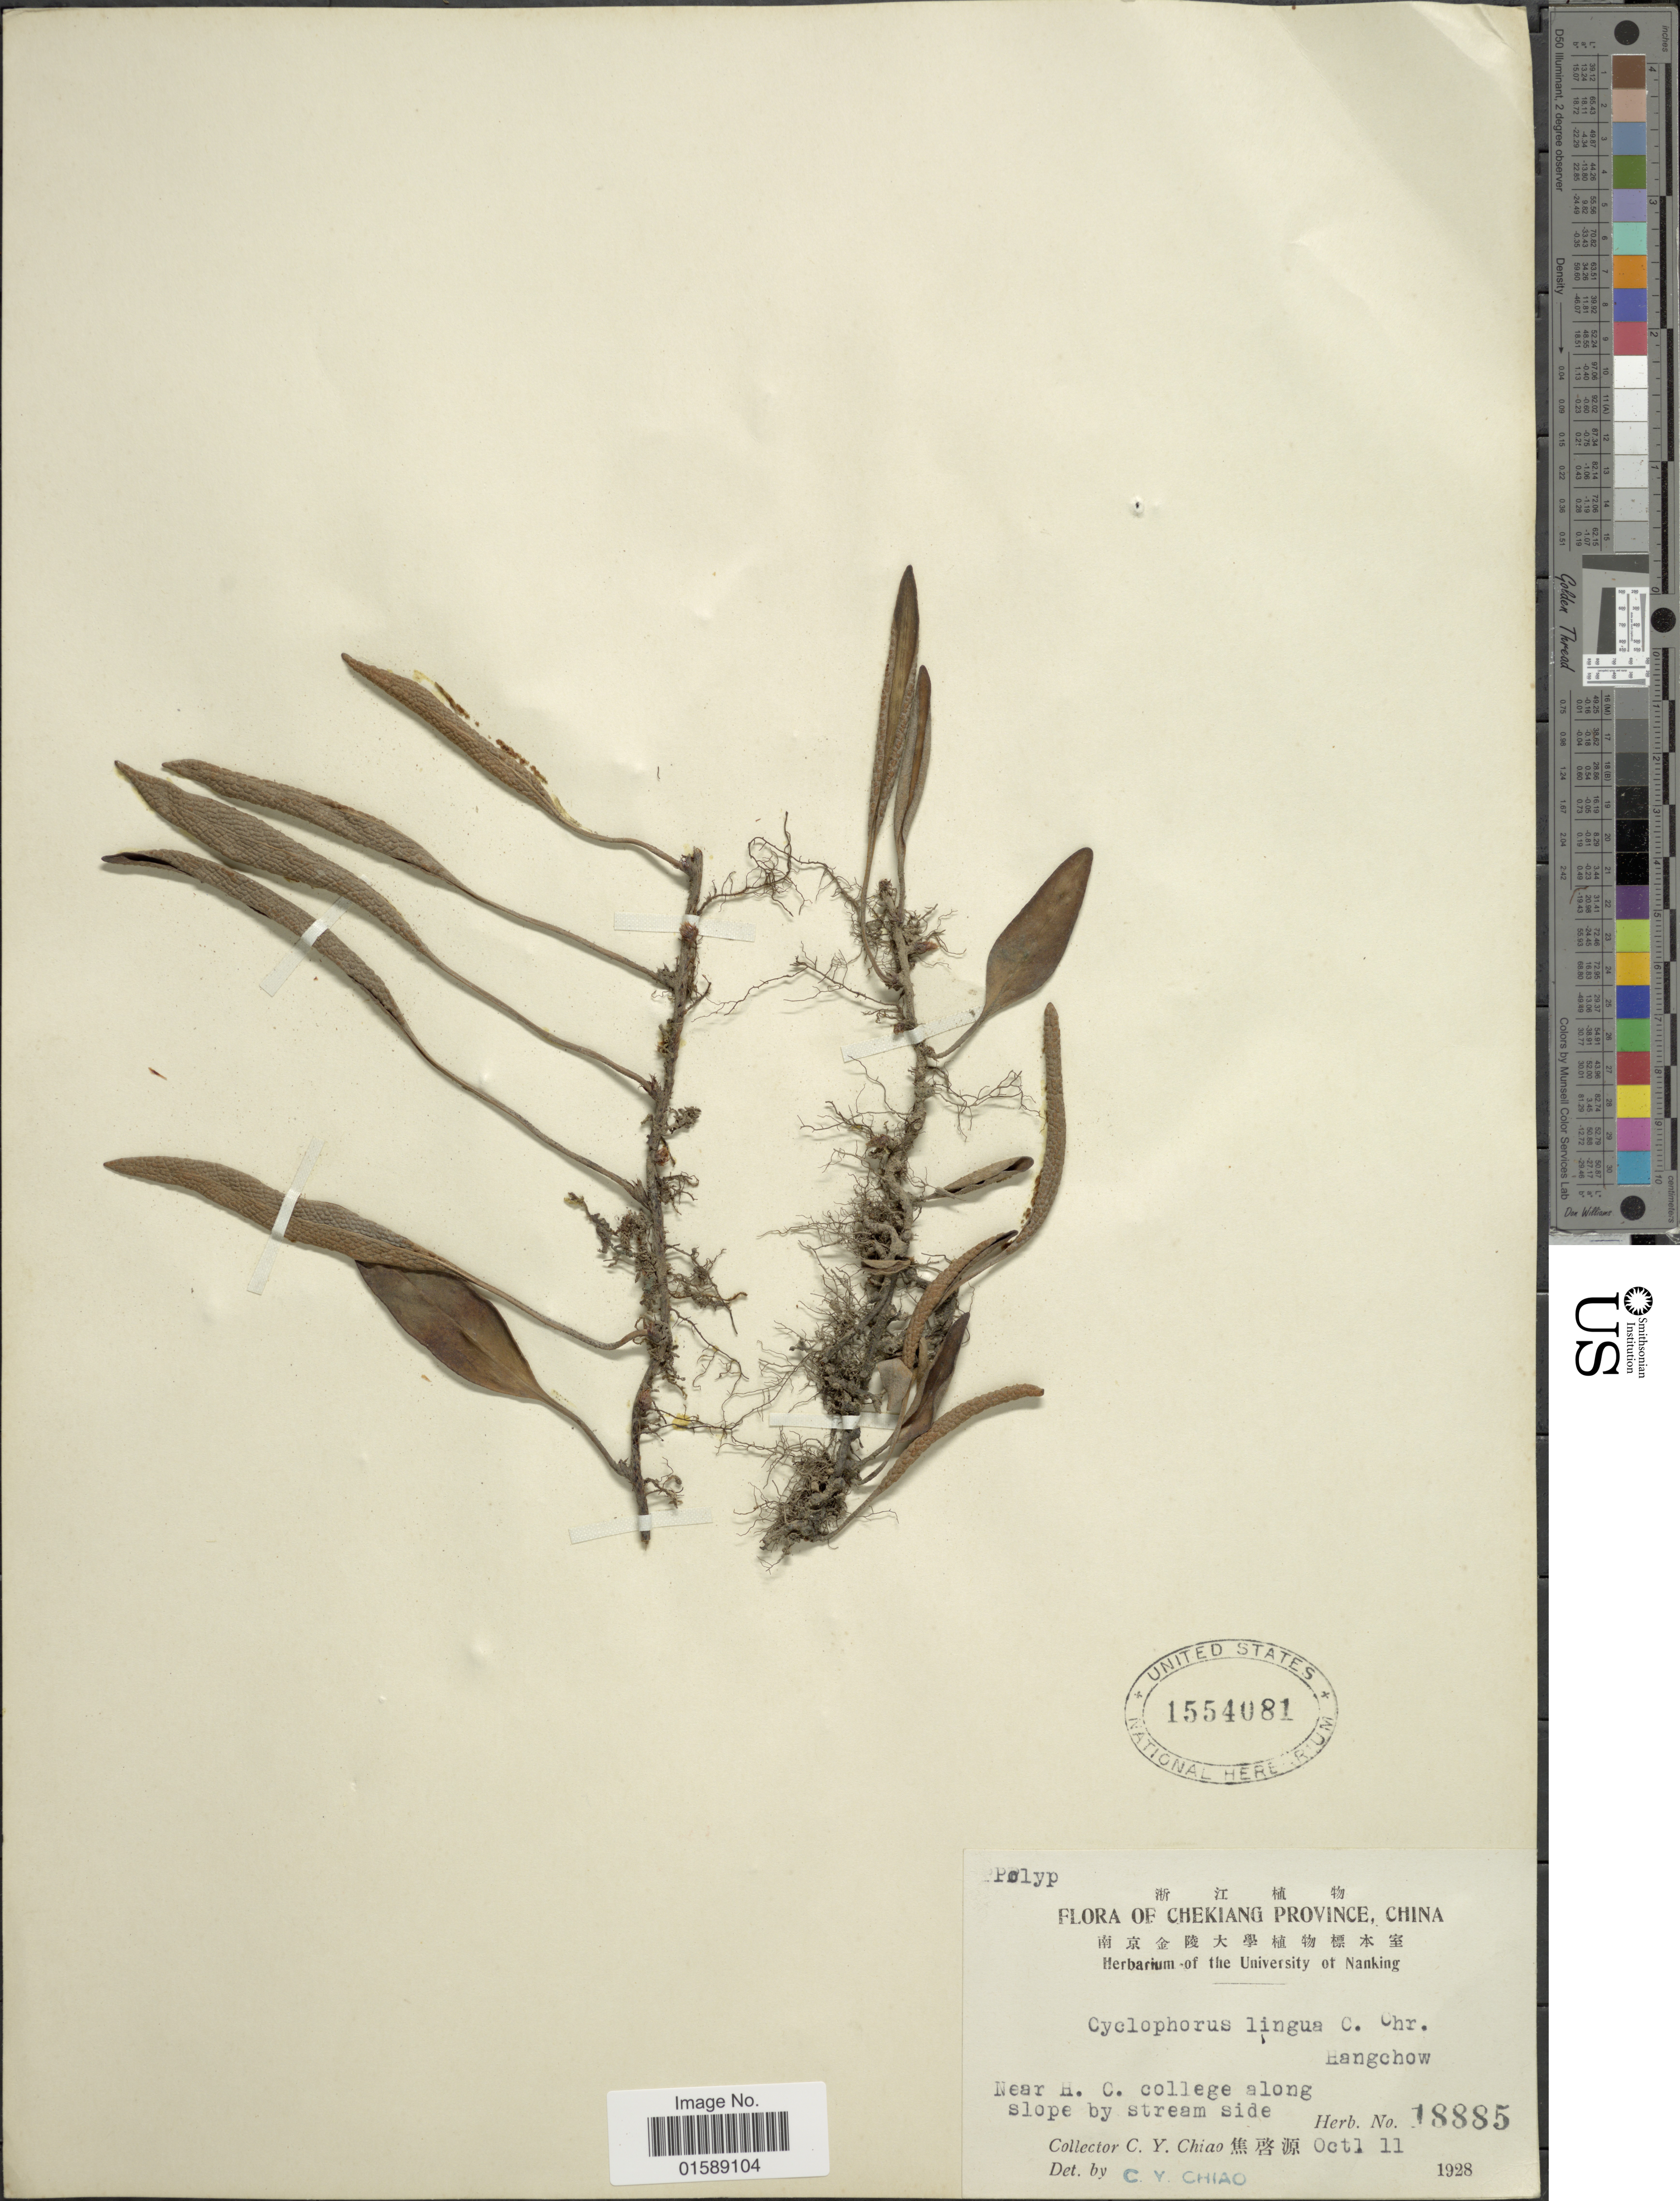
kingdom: Plantae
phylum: Tracheophyta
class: Polypodiopsida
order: Polypodiales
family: Polypodiaceae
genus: Pyrrosia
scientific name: Pyrrosia lingua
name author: (Thurb.) Farw.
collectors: C. Y. Chiao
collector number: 18885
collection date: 1928-10-01/1928-10-11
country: China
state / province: Zhejiang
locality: Chekiang Province. Near H. C. College along slope by stream side. Hangchow [unsure placement]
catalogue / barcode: US 1554081